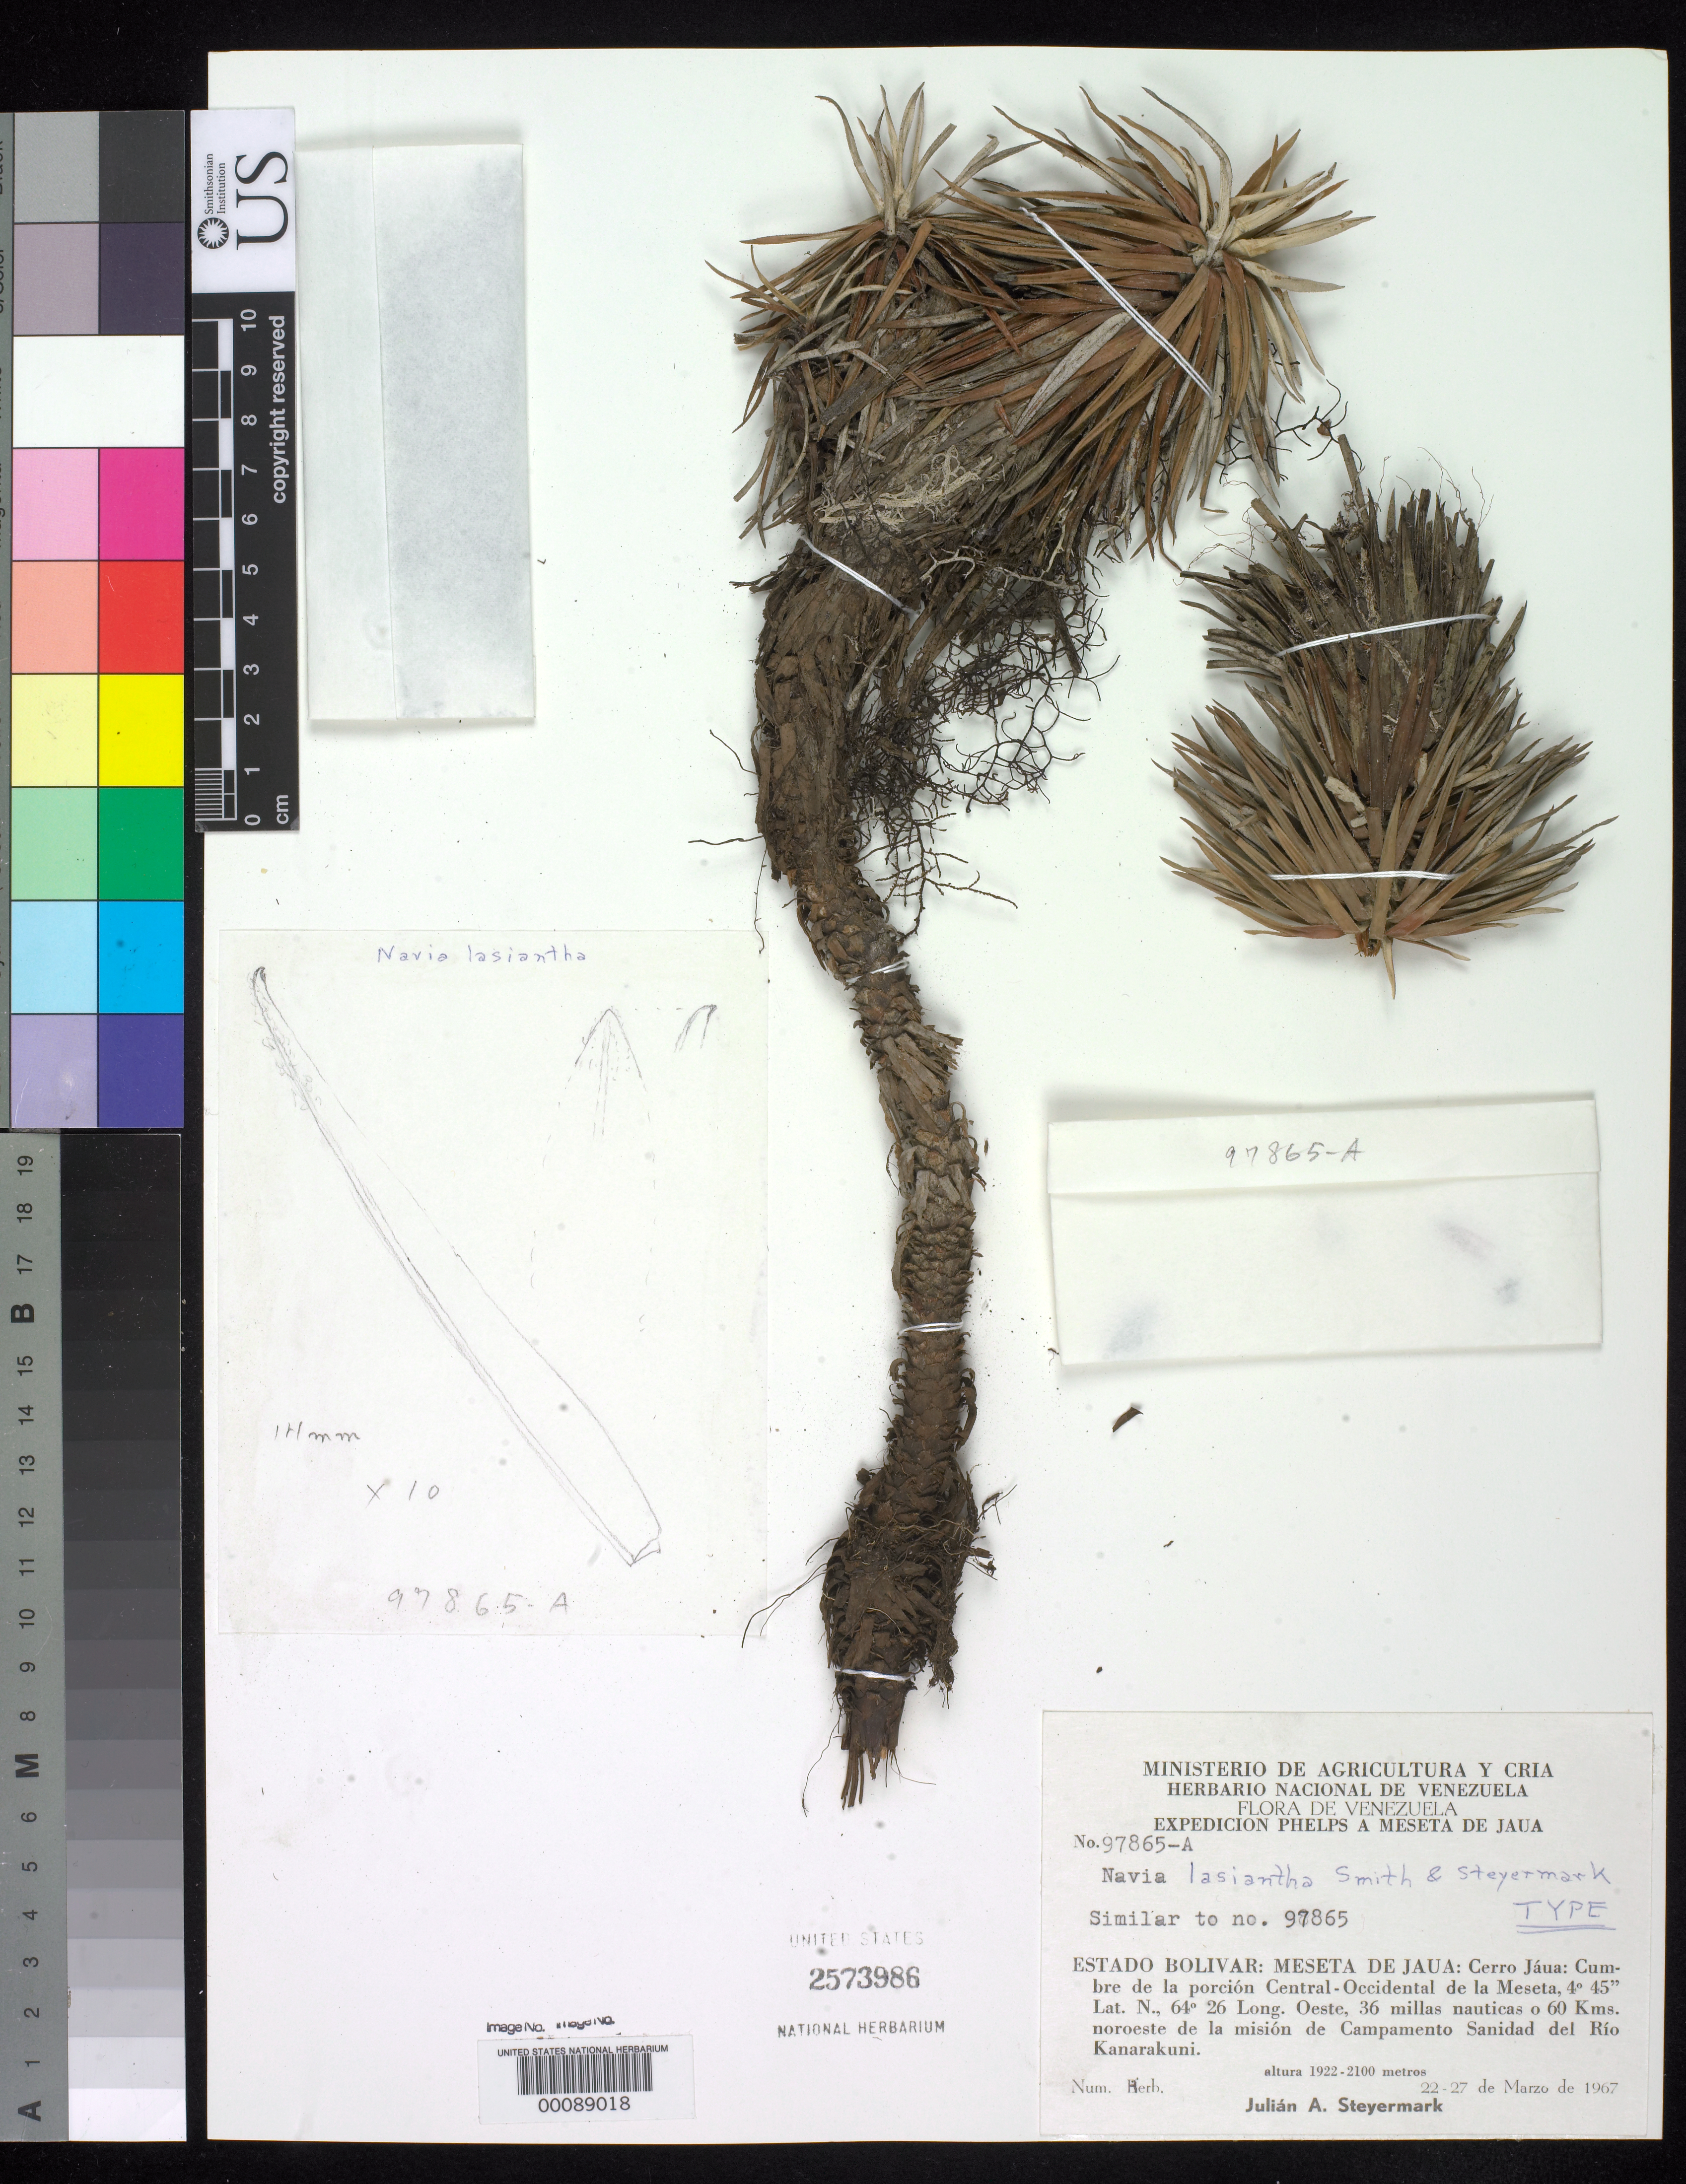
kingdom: Plantae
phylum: Tracheophyta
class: Liliopsida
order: Poales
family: Bromeliaceae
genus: Navia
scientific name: Navia lasiantha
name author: L.B. Sm. & Steyerm.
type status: Holotype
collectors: J. Steyermark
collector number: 97865-a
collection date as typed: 22 Mar 1967 to 27 Mar 1967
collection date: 1967-03-22/1967-03-27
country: Venezuela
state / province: Bolivar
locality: Meseta de Jaua, Cerro Jaua, 60 km. NE of the mision [sic] of campamento sanidad [health camp] del Rio Kanarakuni.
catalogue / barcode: US 2573986